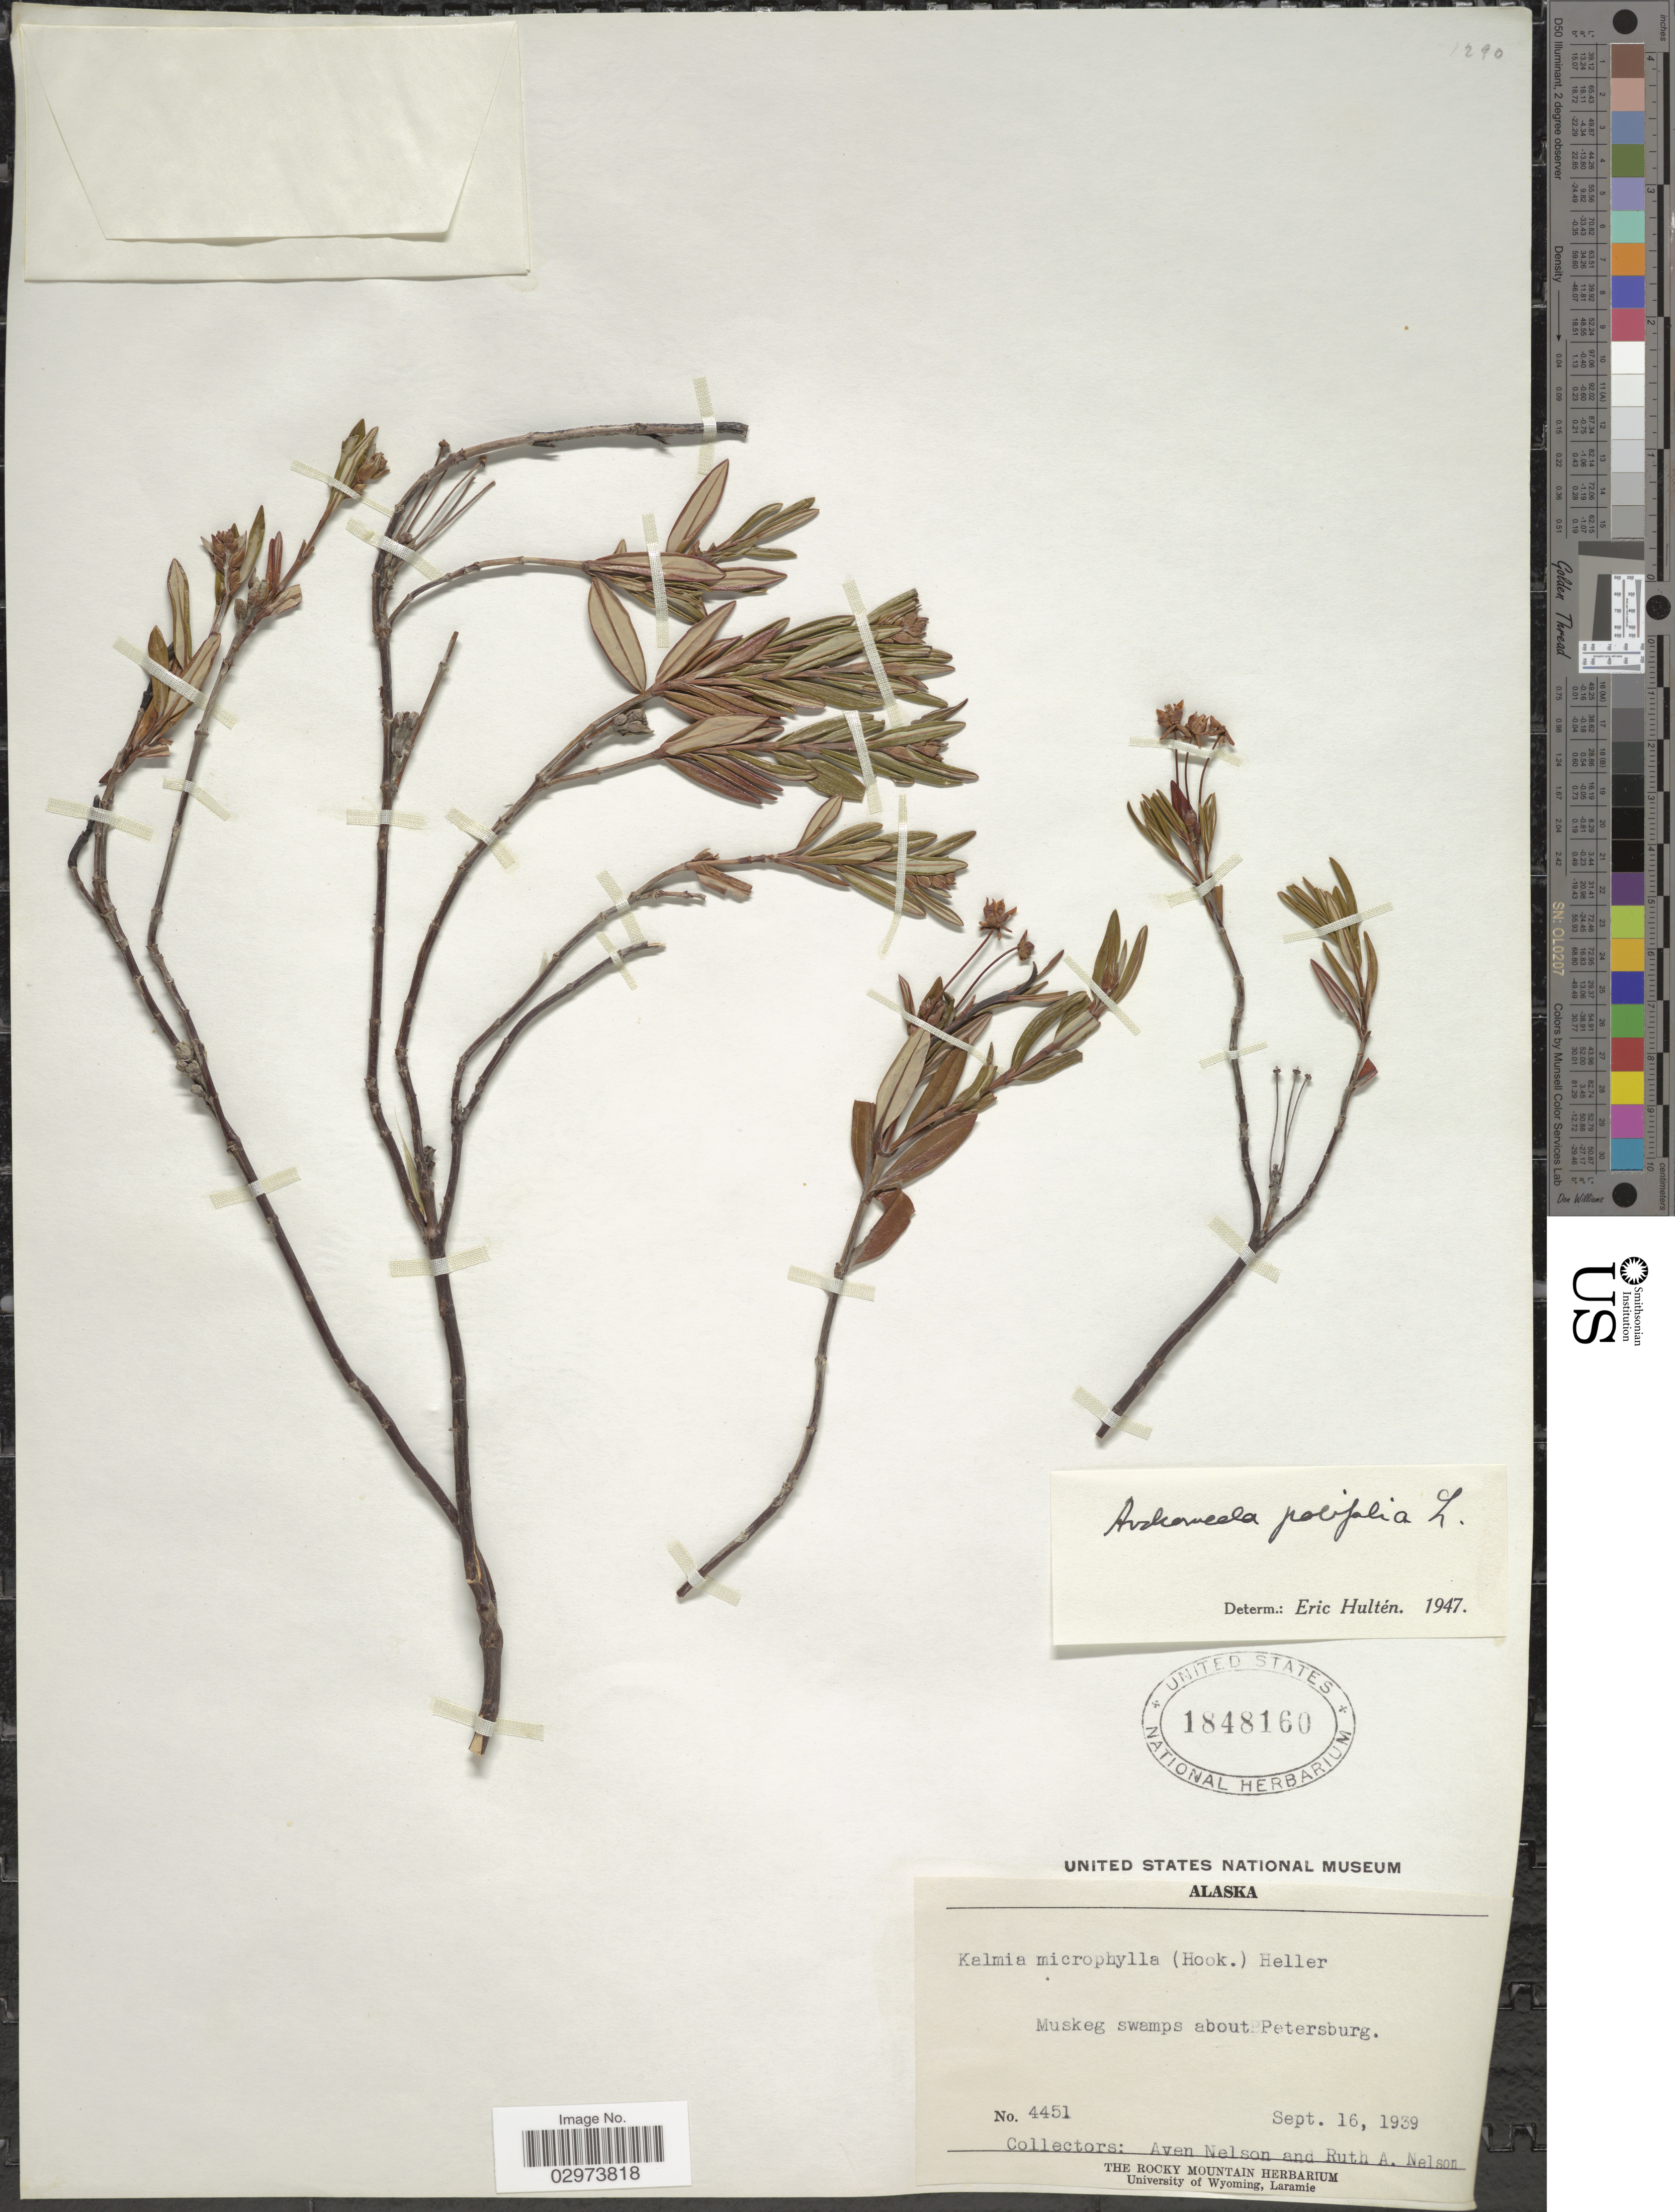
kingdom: Plantae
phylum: Tracheophyta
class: Magnoliopsida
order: Ericales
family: Ericaceae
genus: Andromeda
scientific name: Andromeda polifolia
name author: L.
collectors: A. Nelson & R. A. Nelson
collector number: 4451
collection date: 1939-09-16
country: United States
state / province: Alaska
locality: Muskeg swamps about Petersburg.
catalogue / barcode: US 1848160